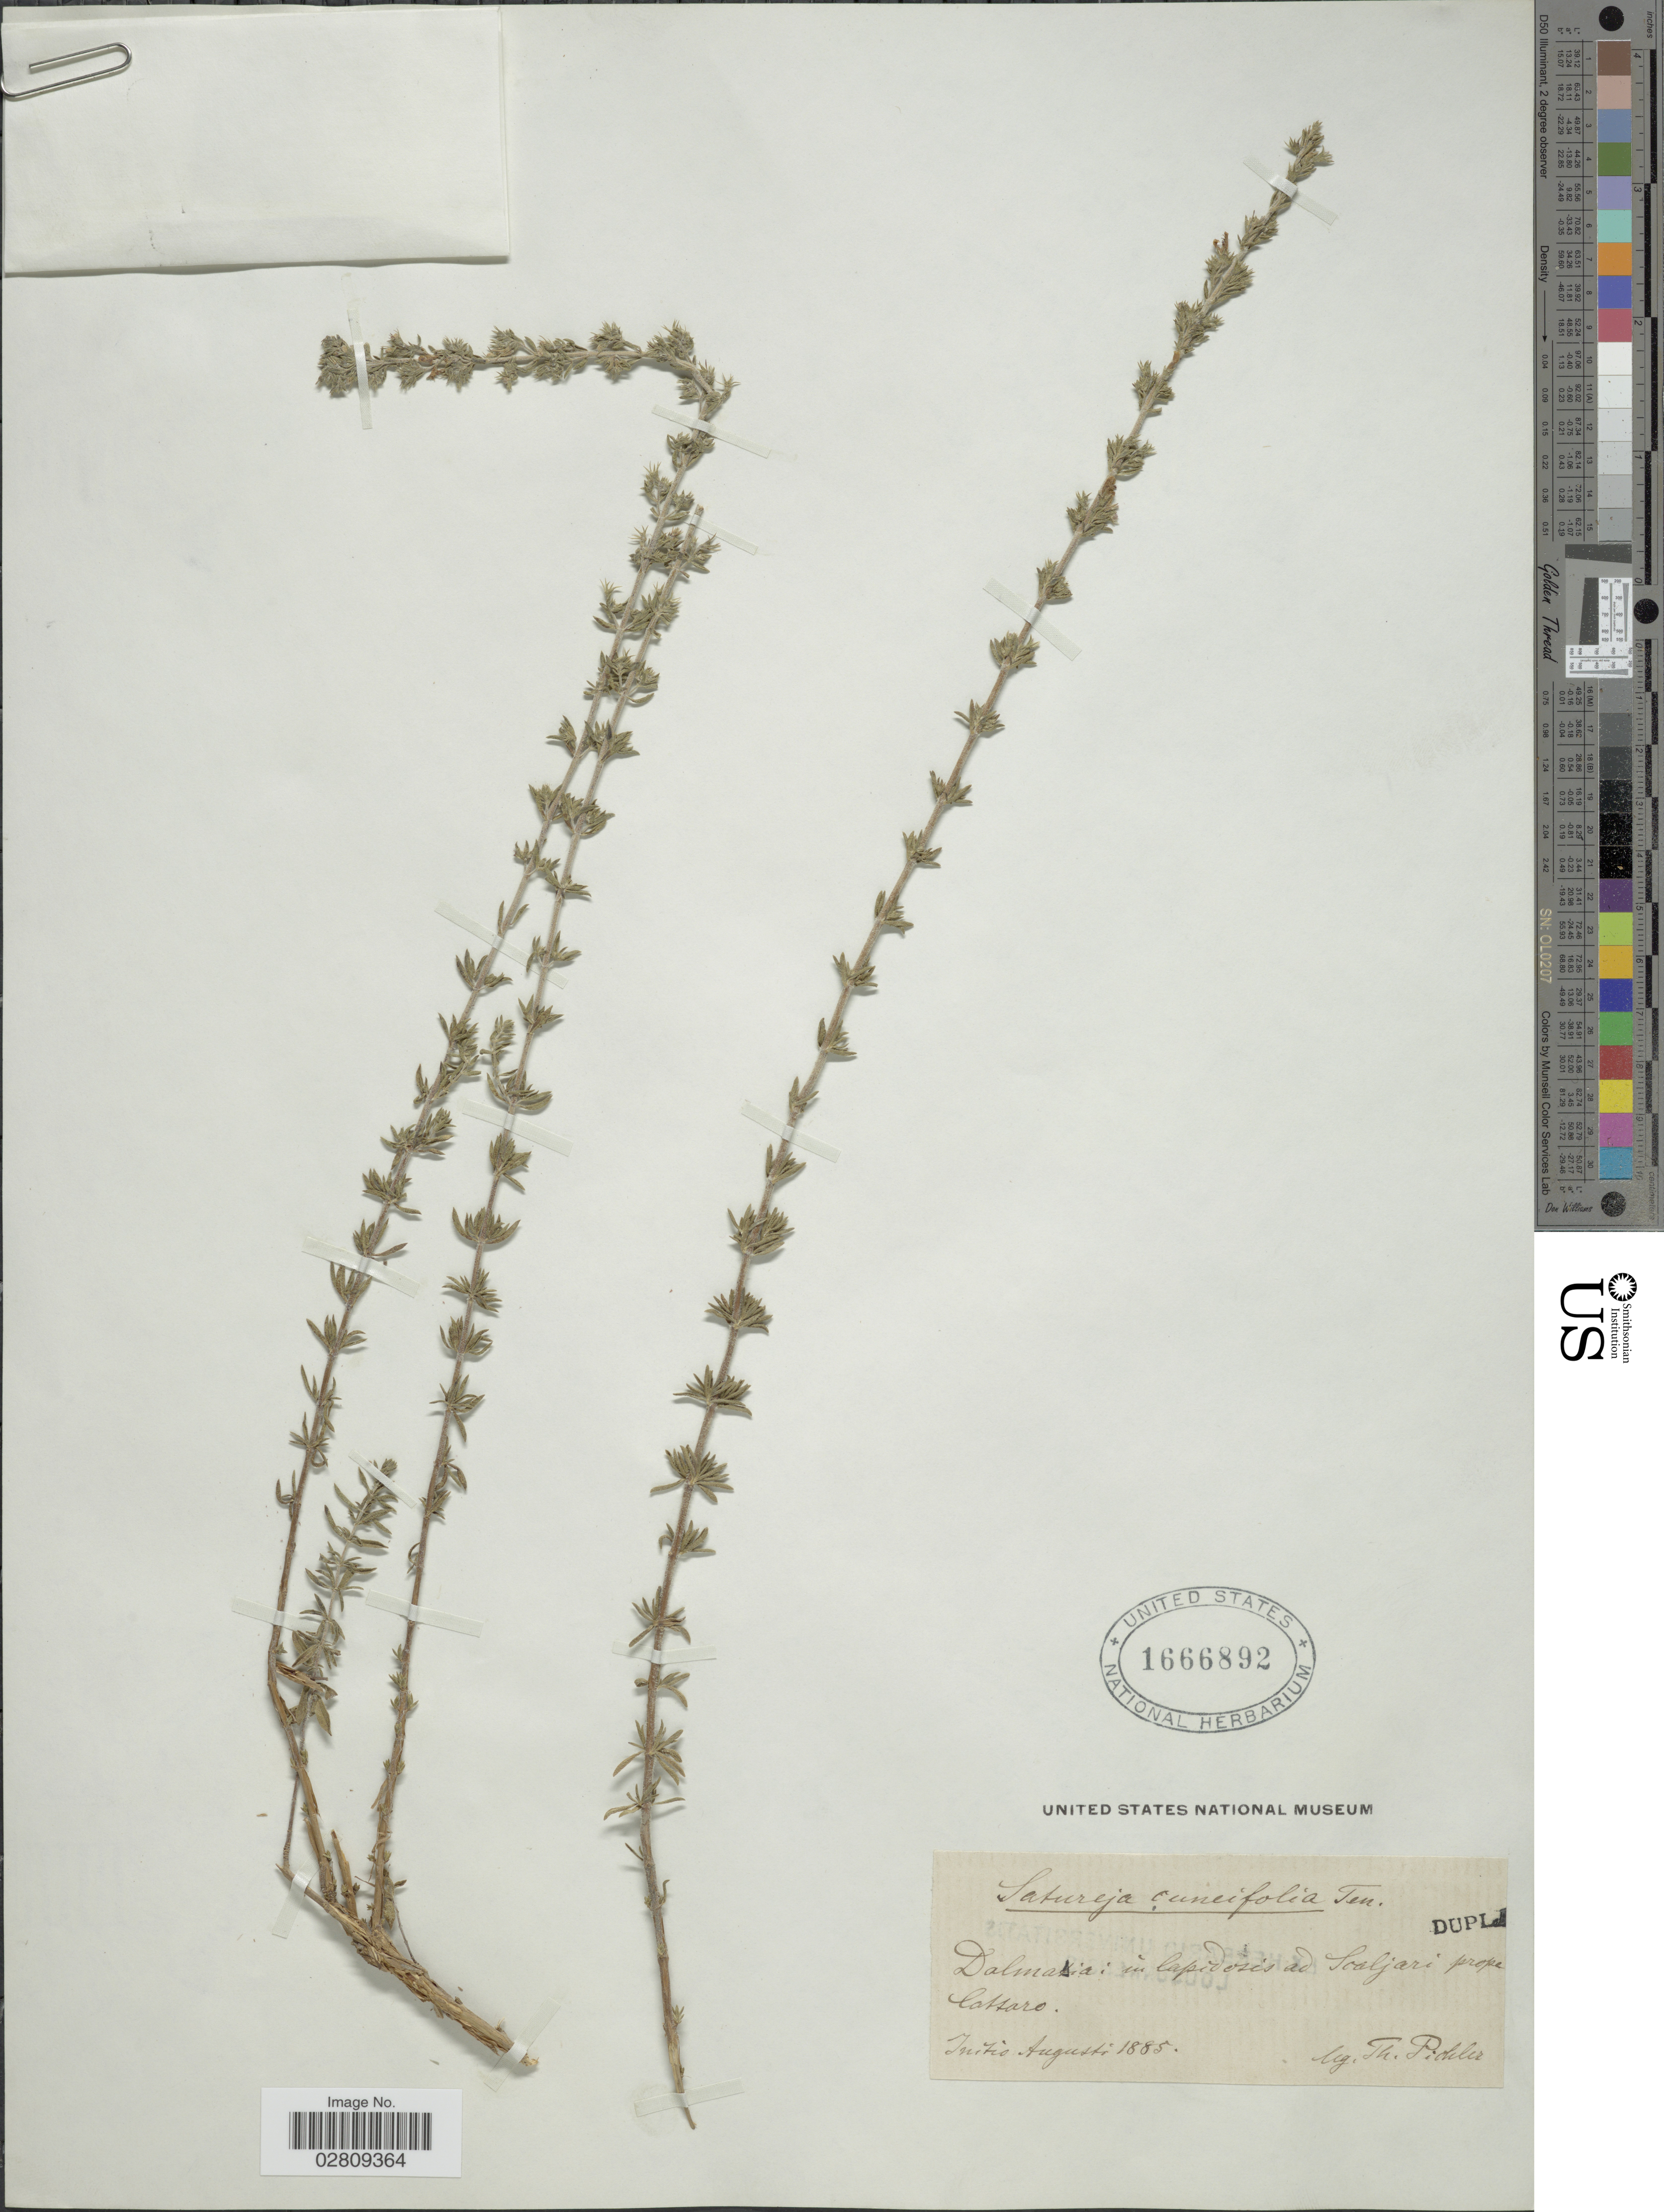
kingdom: Plantae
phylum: Tracheophyta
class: Magnoliopsida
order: Lamiales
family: Lamiaceae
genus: Satureja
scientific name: Satureja cuneifolia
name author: Ten.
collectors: T. Pichler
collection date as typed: Initio Augusti 1885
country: Montenegro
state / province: Kotor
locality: Dalmatia: in lapidosis ad Skaljari prope Kotor (Cattaro).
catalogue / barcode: US 1666892